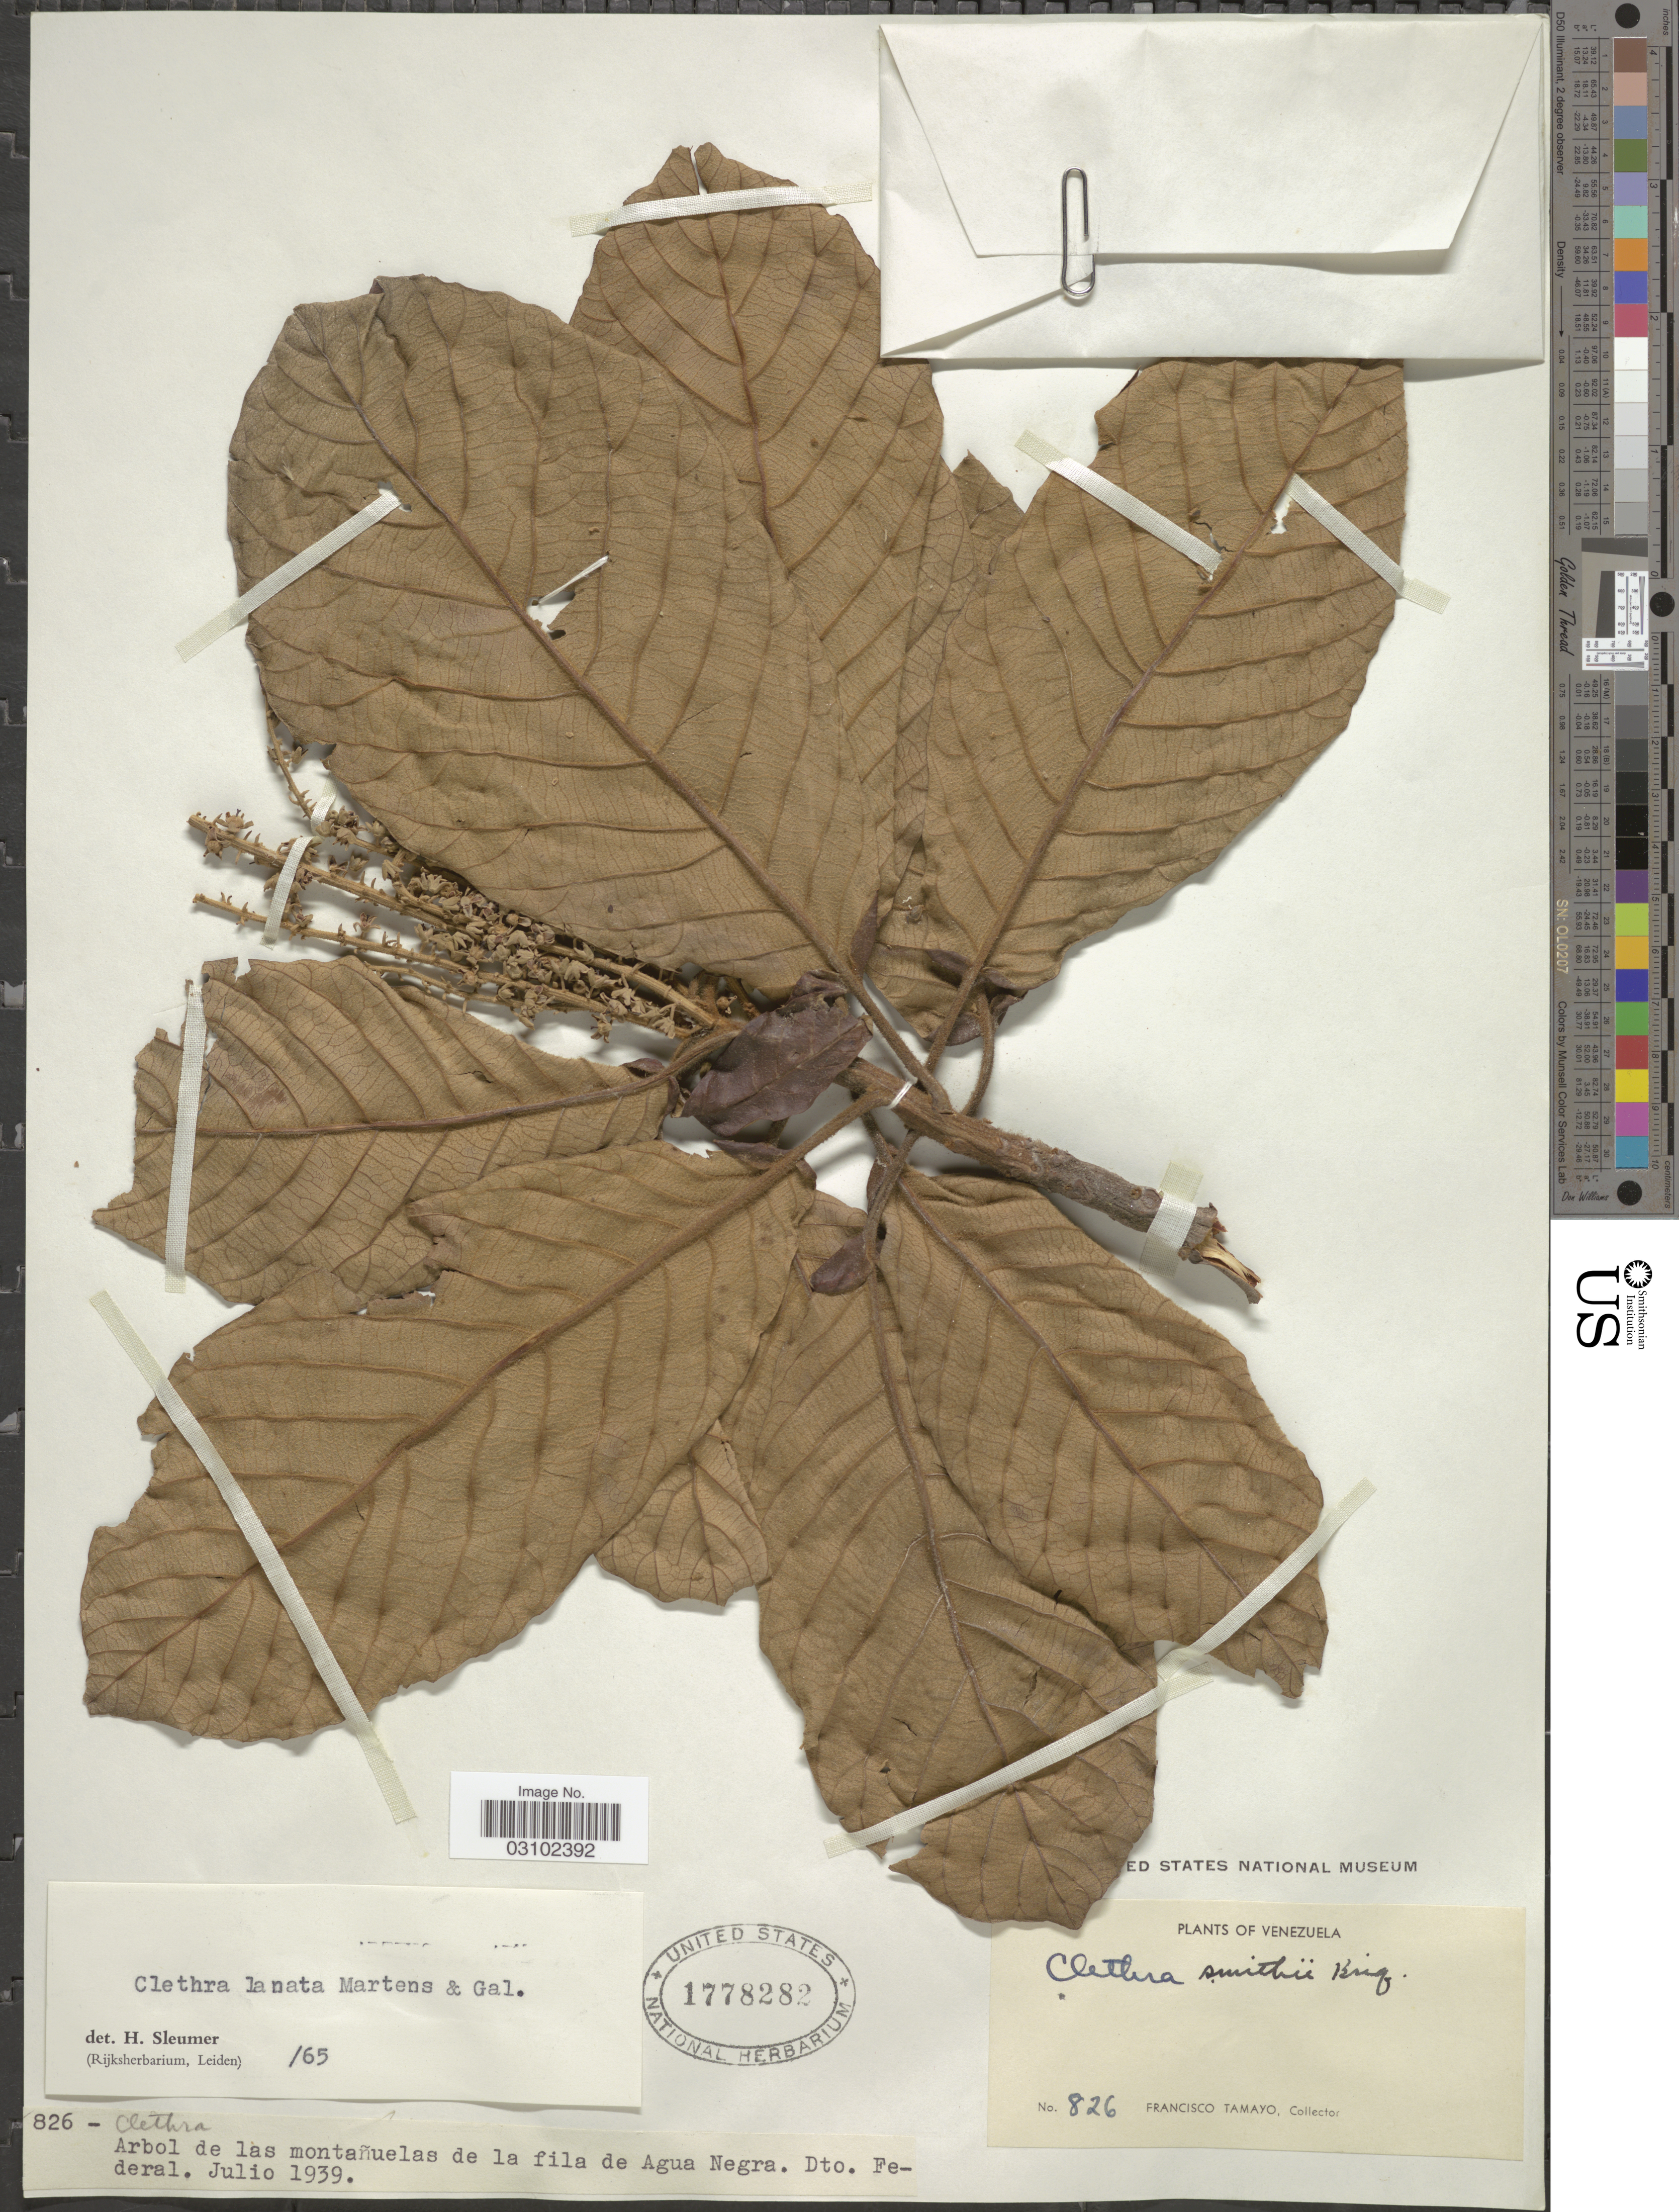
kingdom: Plantae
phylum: Tracheophyta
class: Magnoliopsida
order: Ericales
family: Clethraceae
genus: Clethra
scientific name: Clethra lanata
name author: M. Martens & Galeotti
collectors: F. Tamayo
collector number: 826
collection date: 1939-07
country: Venezuela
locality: Arbol de las montañuelas de la fila de Agua Negra. Dto. Federal.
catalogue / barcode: US 1778282